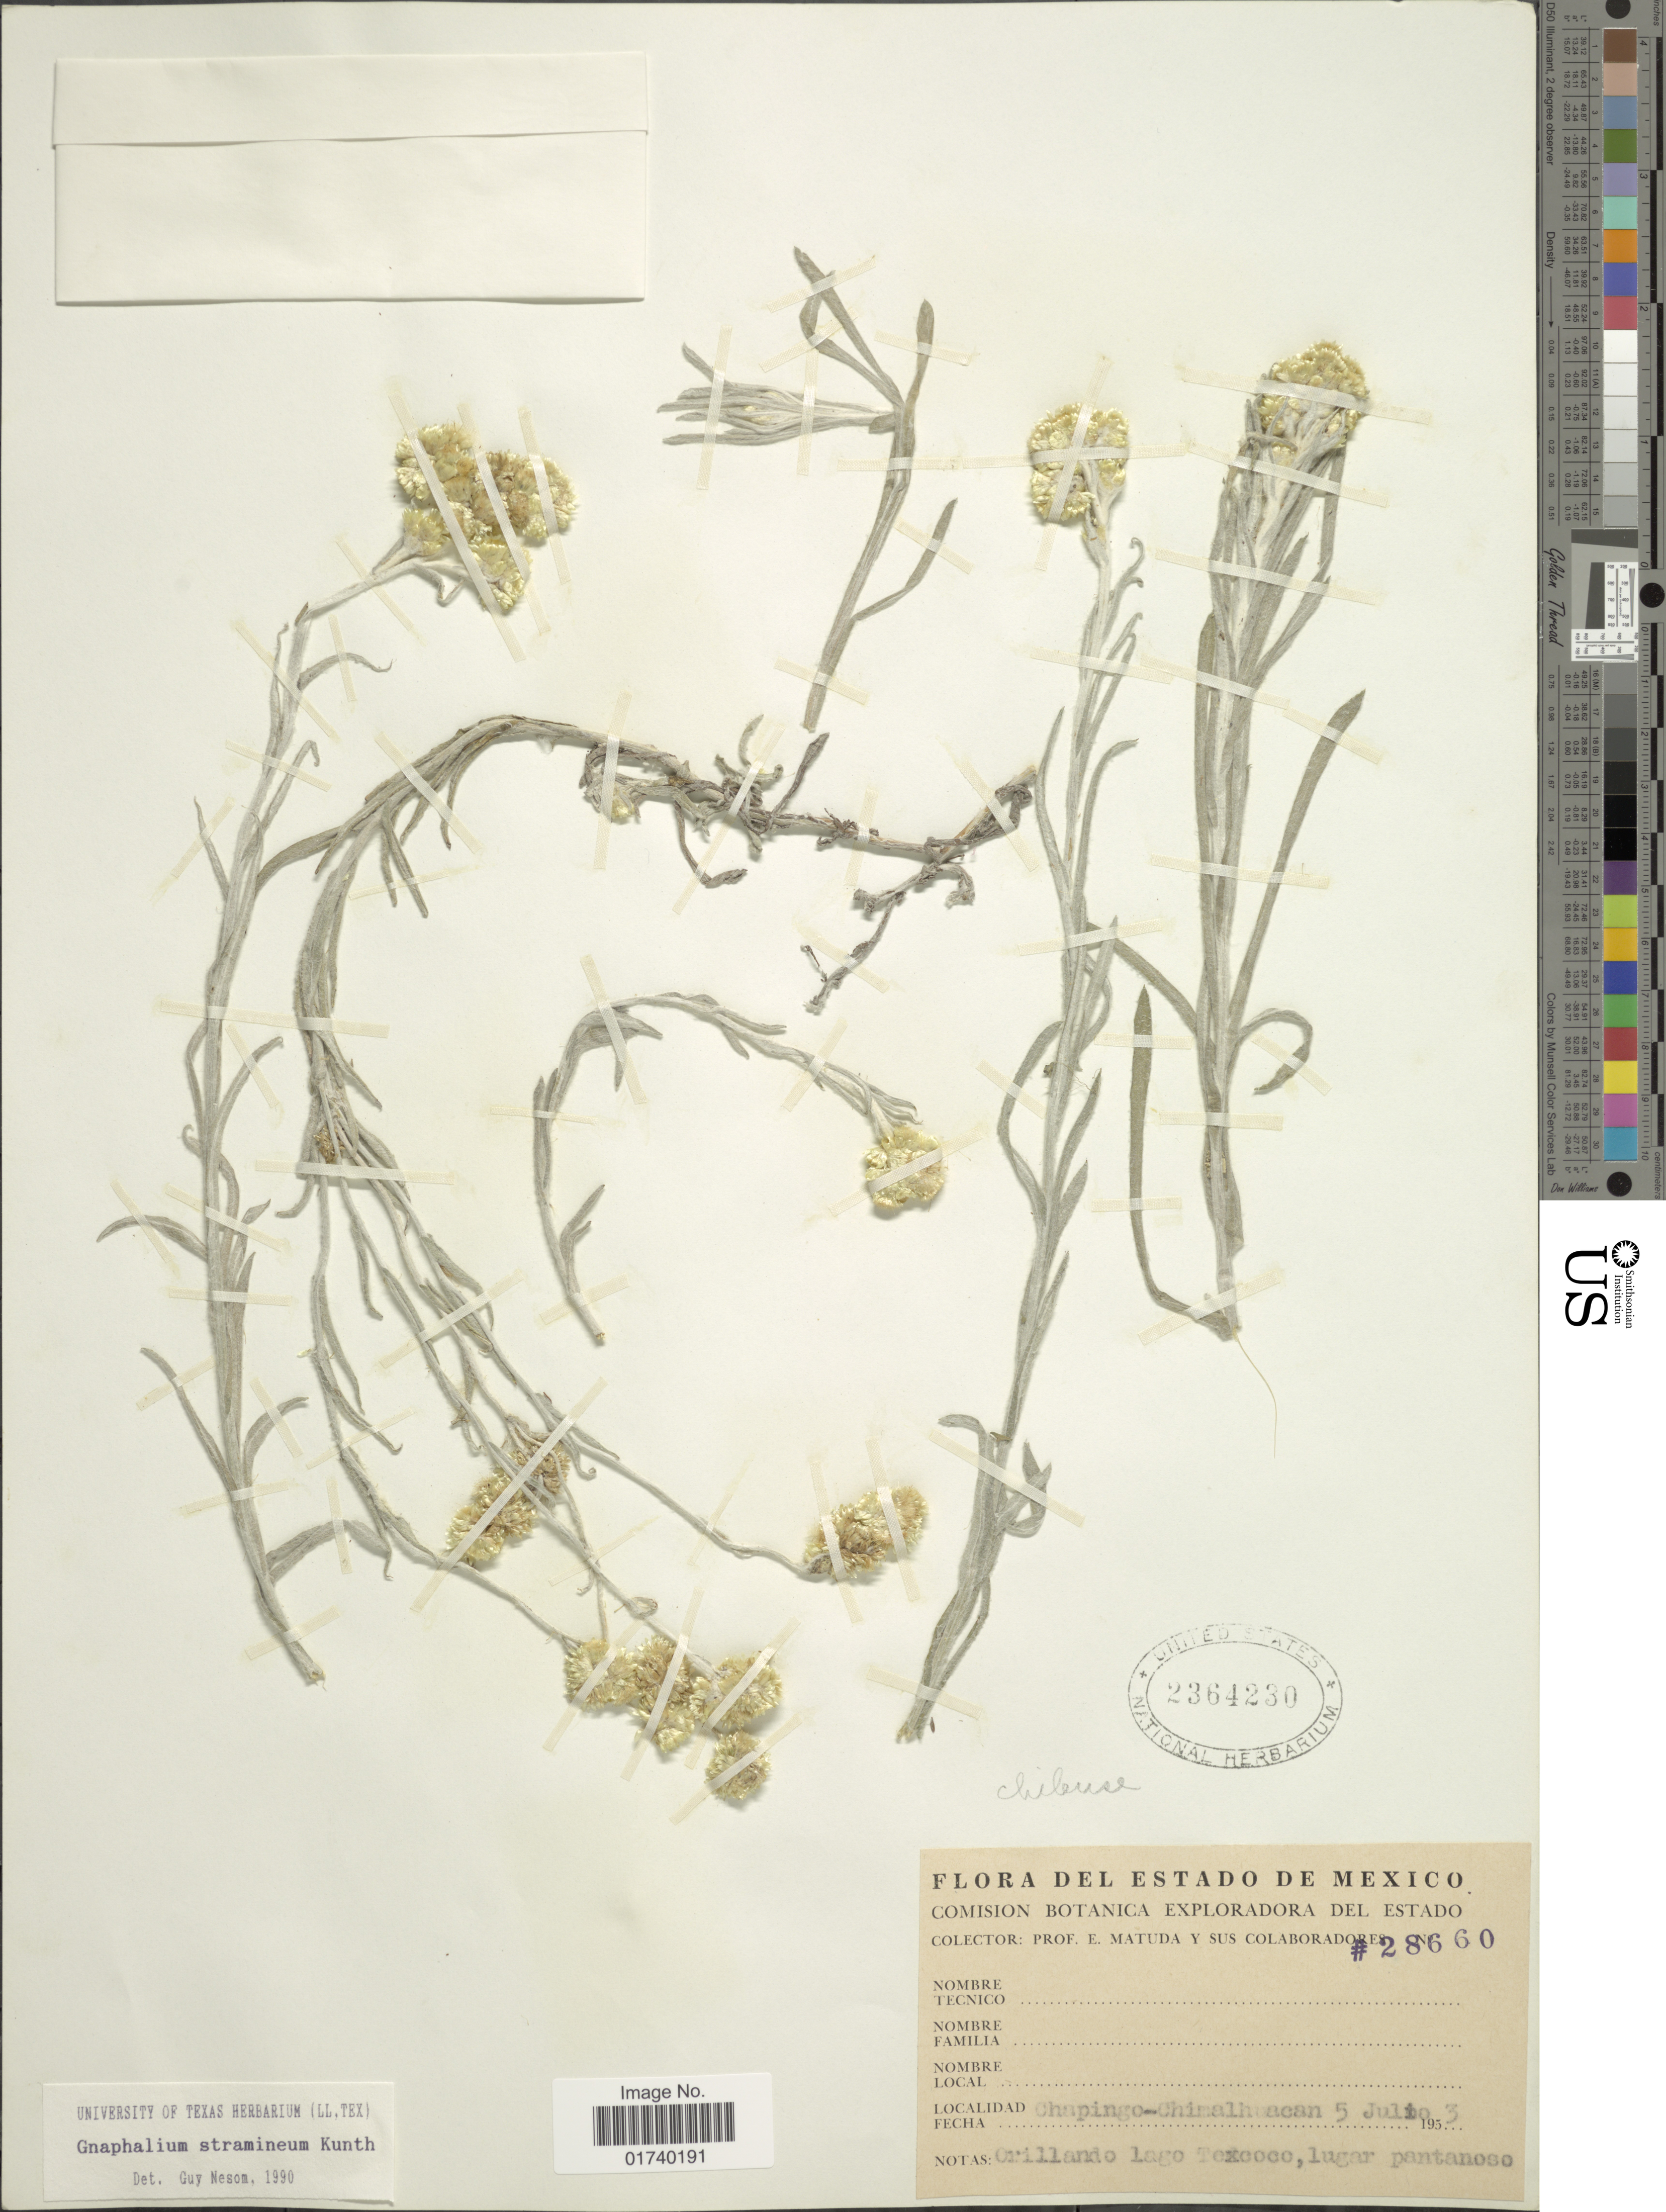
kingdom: Plantae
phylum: Tracheophyta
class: Magnoliopsida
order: Asterales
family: Asteraceae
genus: Pseudognaphalium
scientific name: Pseudognaphalium stramineum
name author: (Kunth) Anderb.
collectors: E. Matuda & et al.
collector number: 28660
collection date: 1953-07-05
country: Mexico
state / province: México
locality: Chapingo - Chimalhuacan.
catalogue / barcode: US 2364230